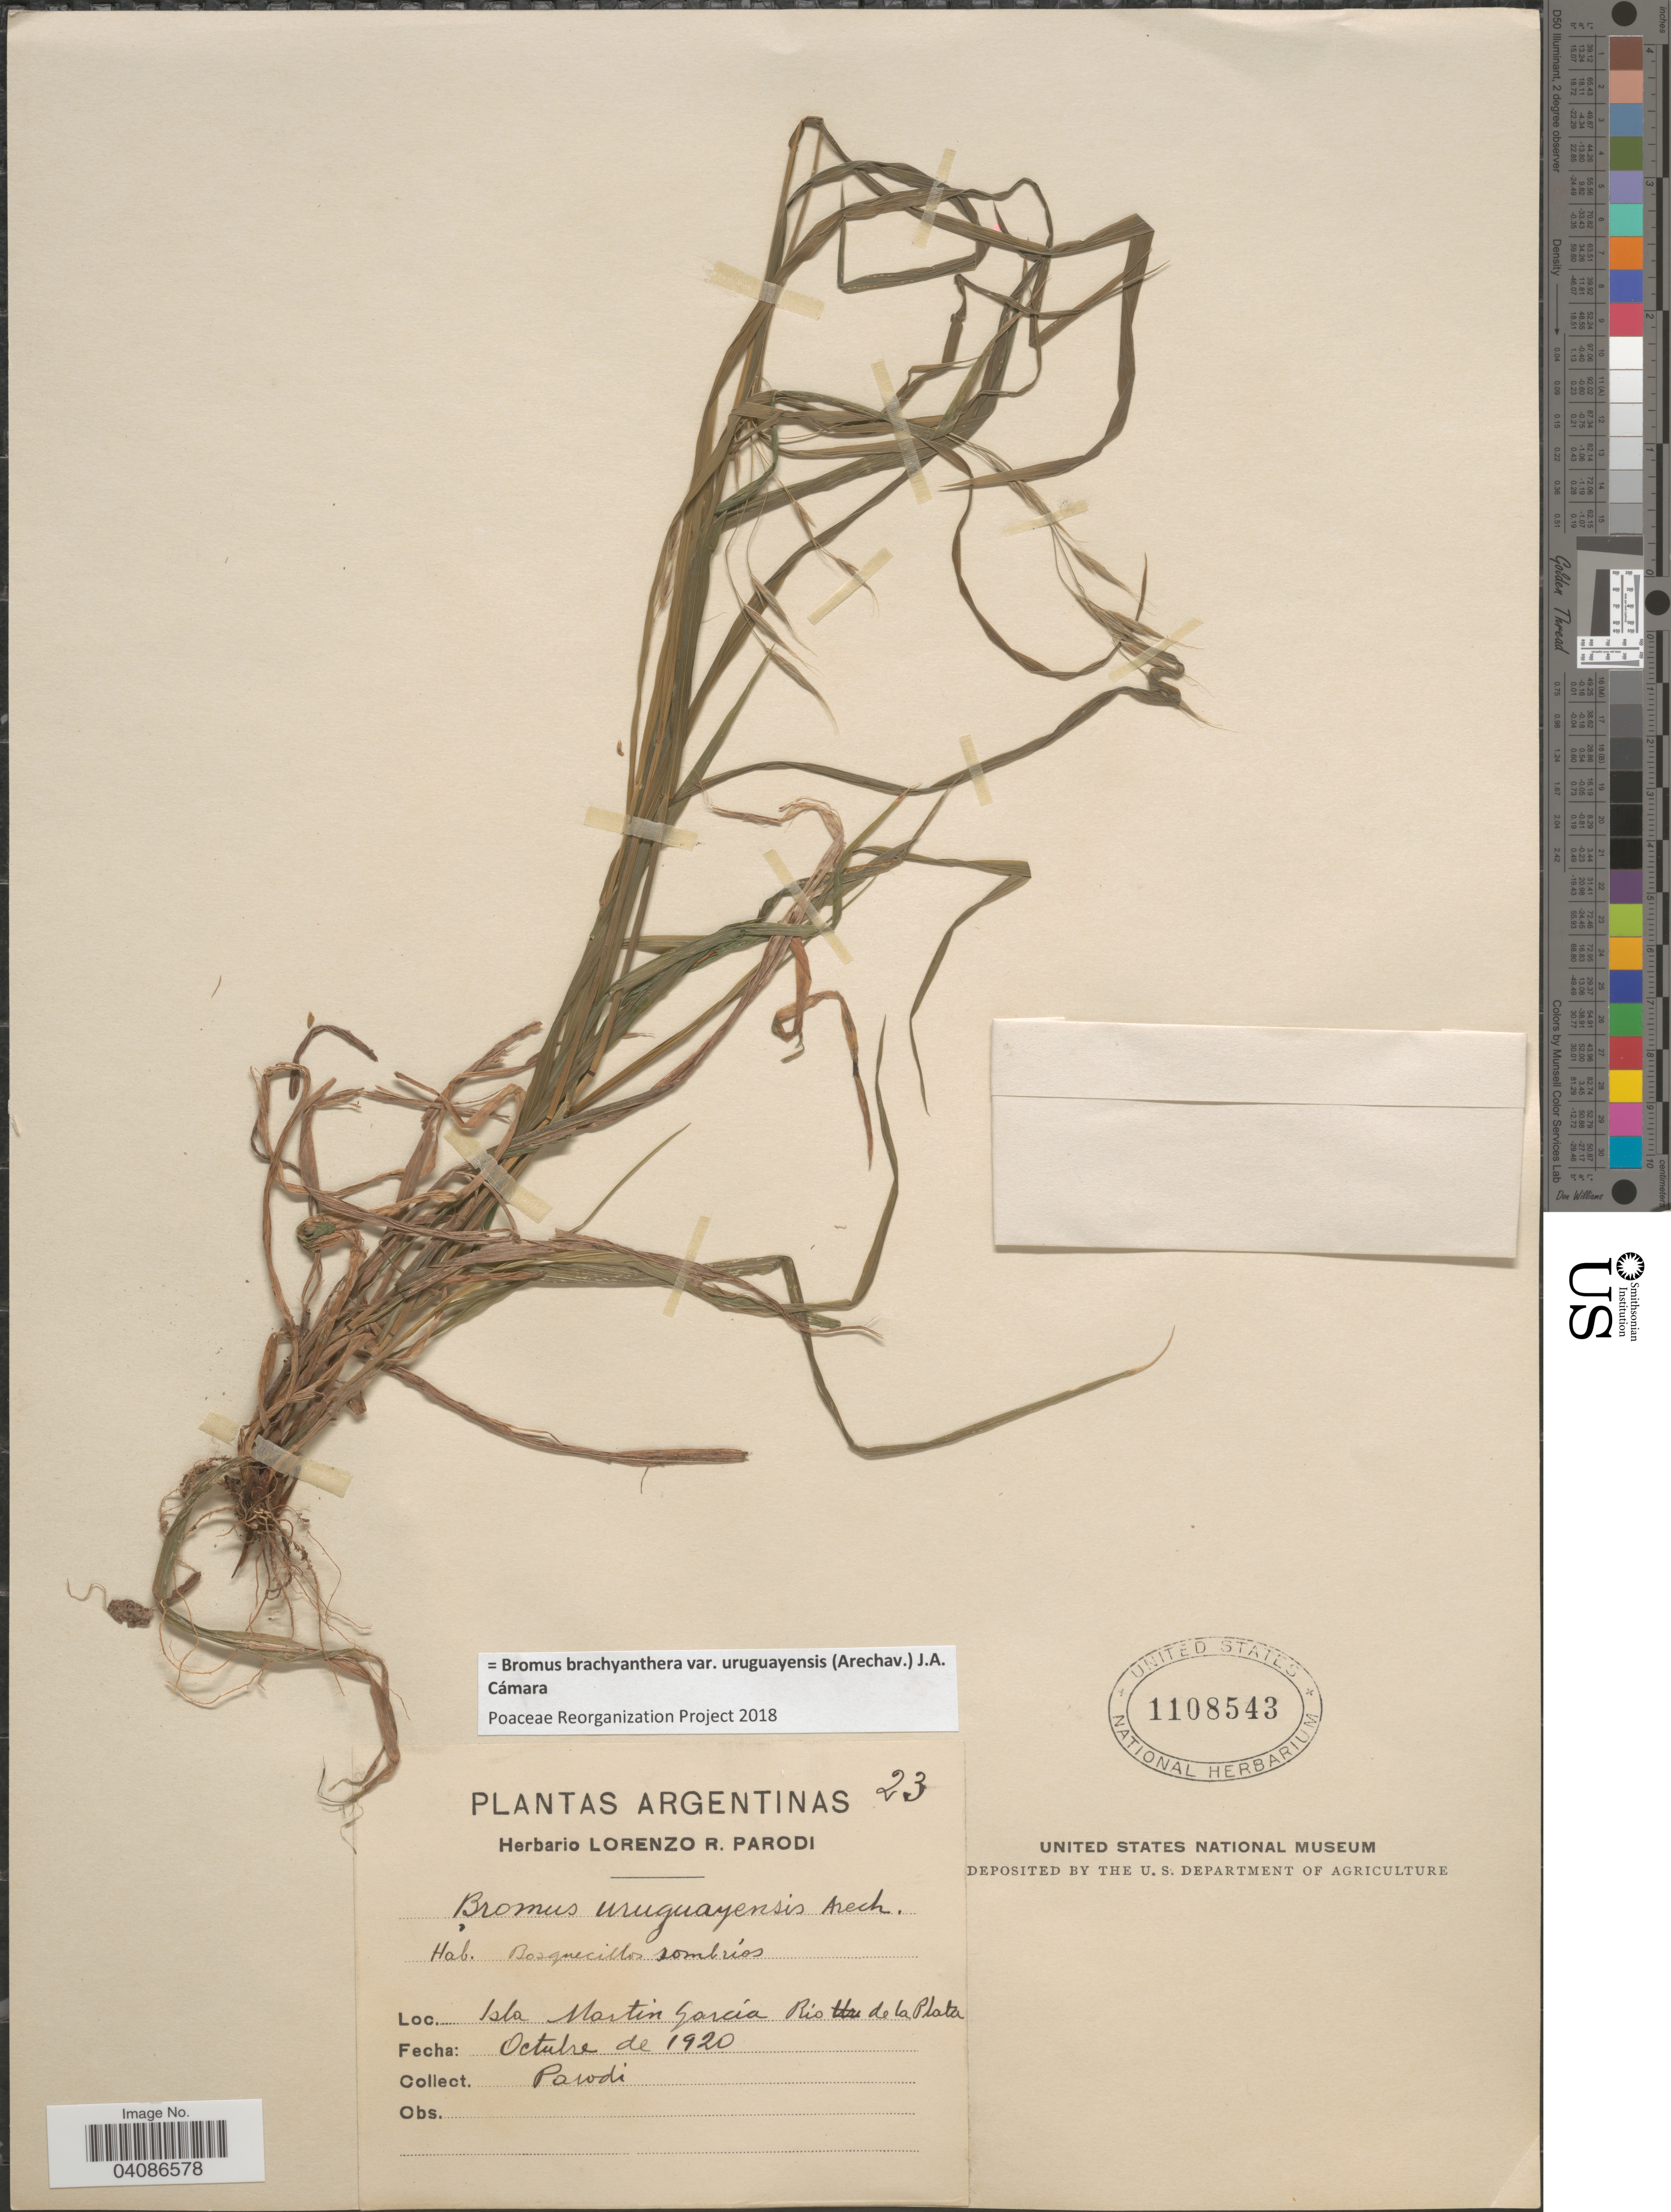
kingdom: Plantae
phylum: Tracheophyta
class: Liliopsida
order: Poales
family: Poaceae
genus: Bromus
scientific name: Bromus brachyanthera var. uruguayensis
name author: (Arechav.) J.A. Cámara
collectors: L. R. Parodi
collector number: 23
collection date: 1920-10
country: Argentina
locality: Isla Martin García Rio de la Plata.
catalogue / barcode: US 1108543